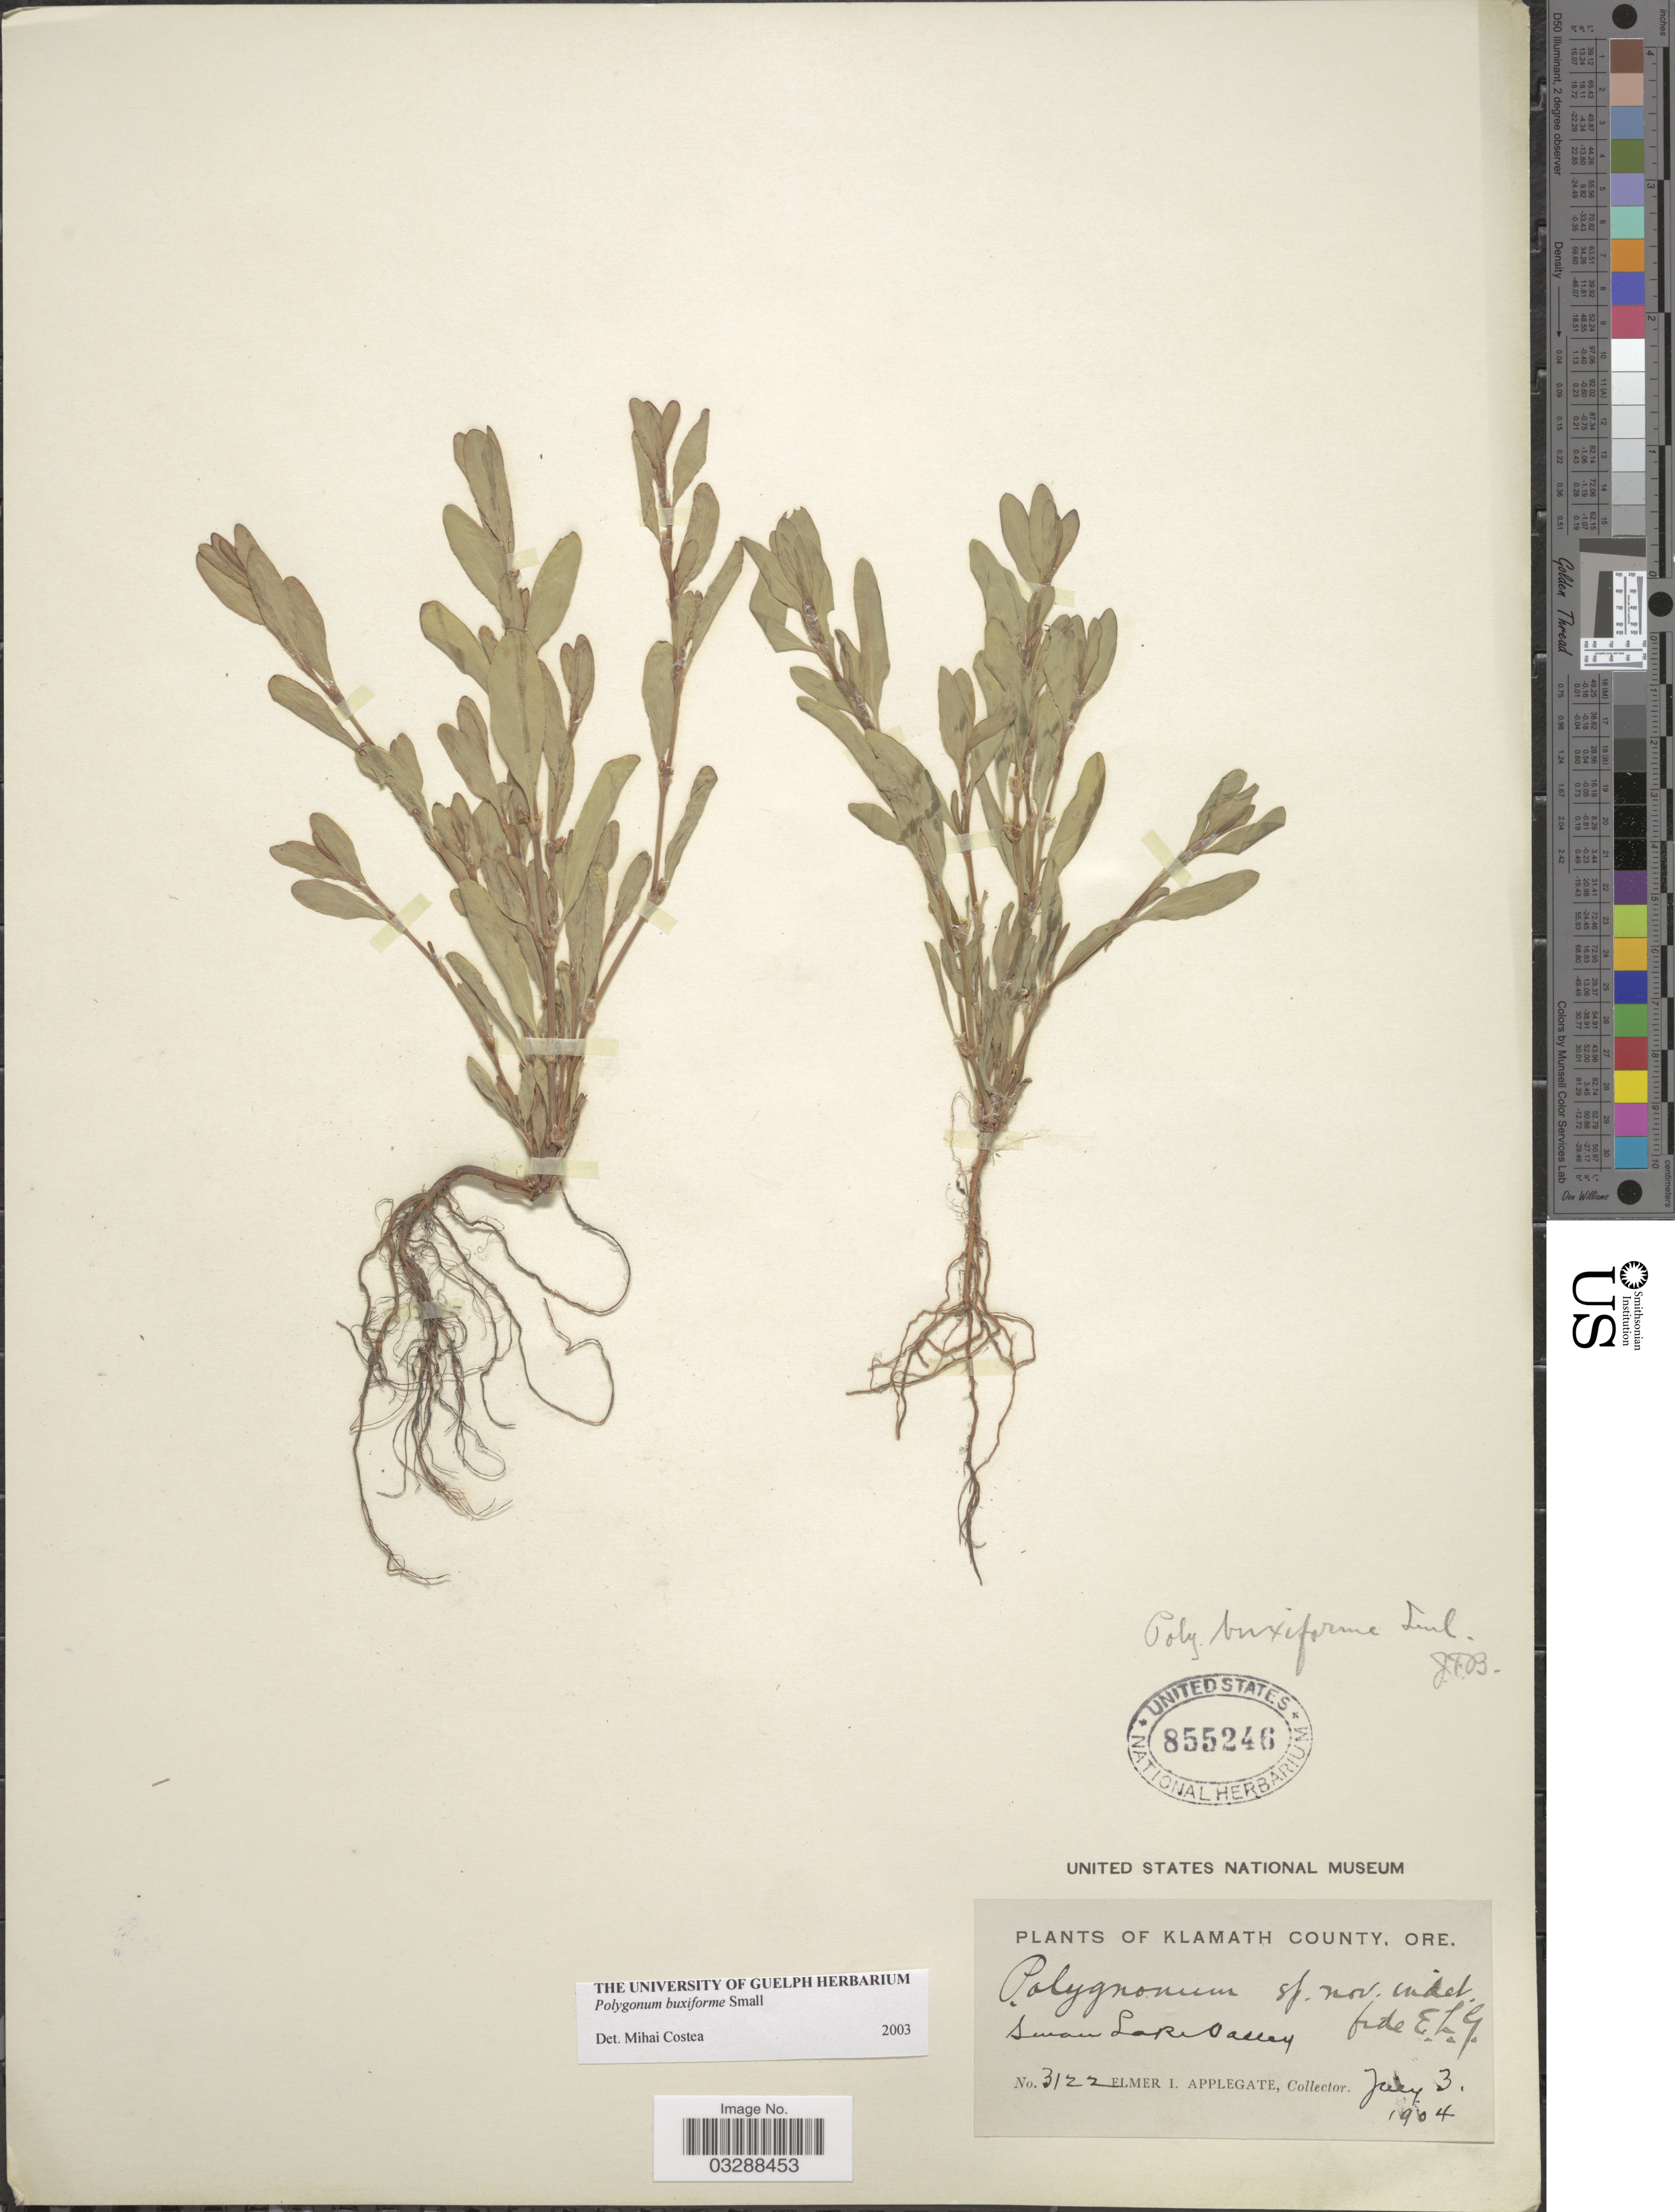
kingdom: Plantae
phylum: Tracheophyta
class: Magnoliopsida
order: Caryophyllales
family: Polygonaceae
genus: Polygonum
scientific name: Polygonum buxiforme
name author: Small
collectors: E. I. Applegate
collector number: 3122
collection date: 1904-07-03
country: United States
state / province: Oregon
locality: Klamath County, Swan Lake Valley.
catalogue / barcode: US 855246